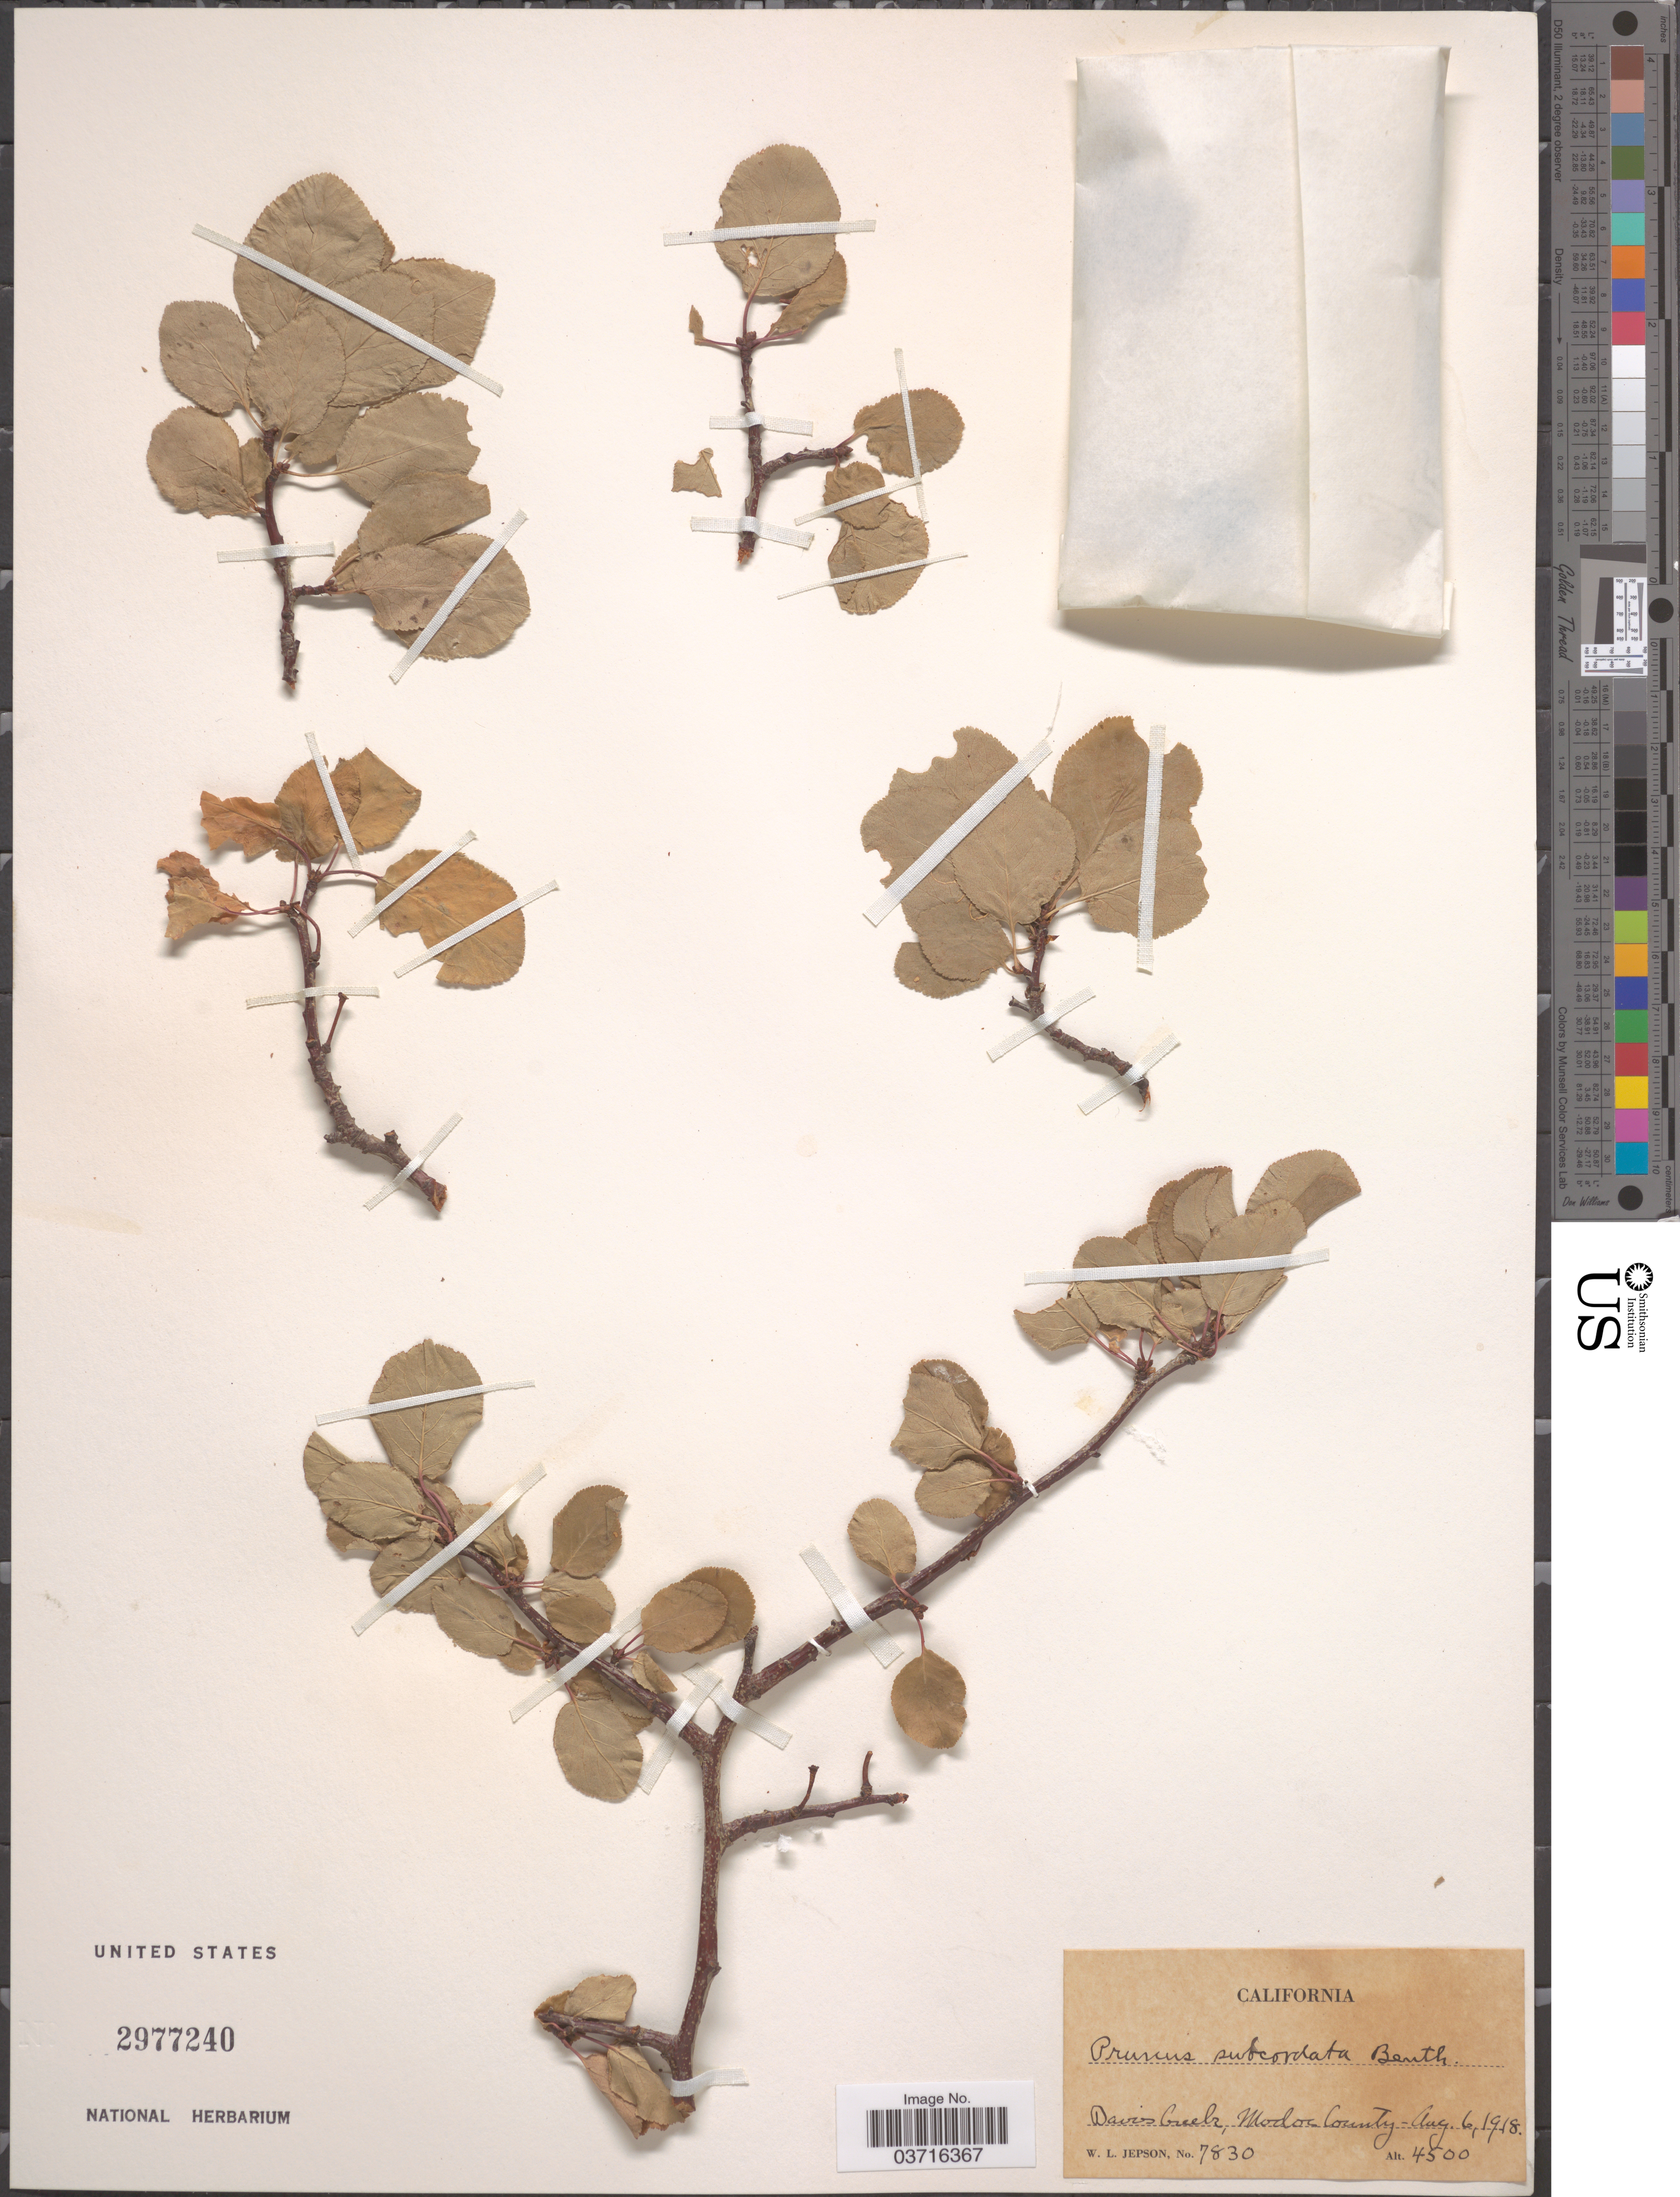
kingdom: Plantae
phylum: Tracheophyta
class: Magnoliopsida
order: Rosales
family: Rosaceae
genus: Prunus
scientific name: Prunus subcordata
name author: Benth.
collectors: W. L. Jepson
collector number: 7830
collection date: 1918-08-06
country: United States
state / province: California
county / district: Modoc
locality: Davis Creek, Modoc County.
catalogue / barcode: US 2977240